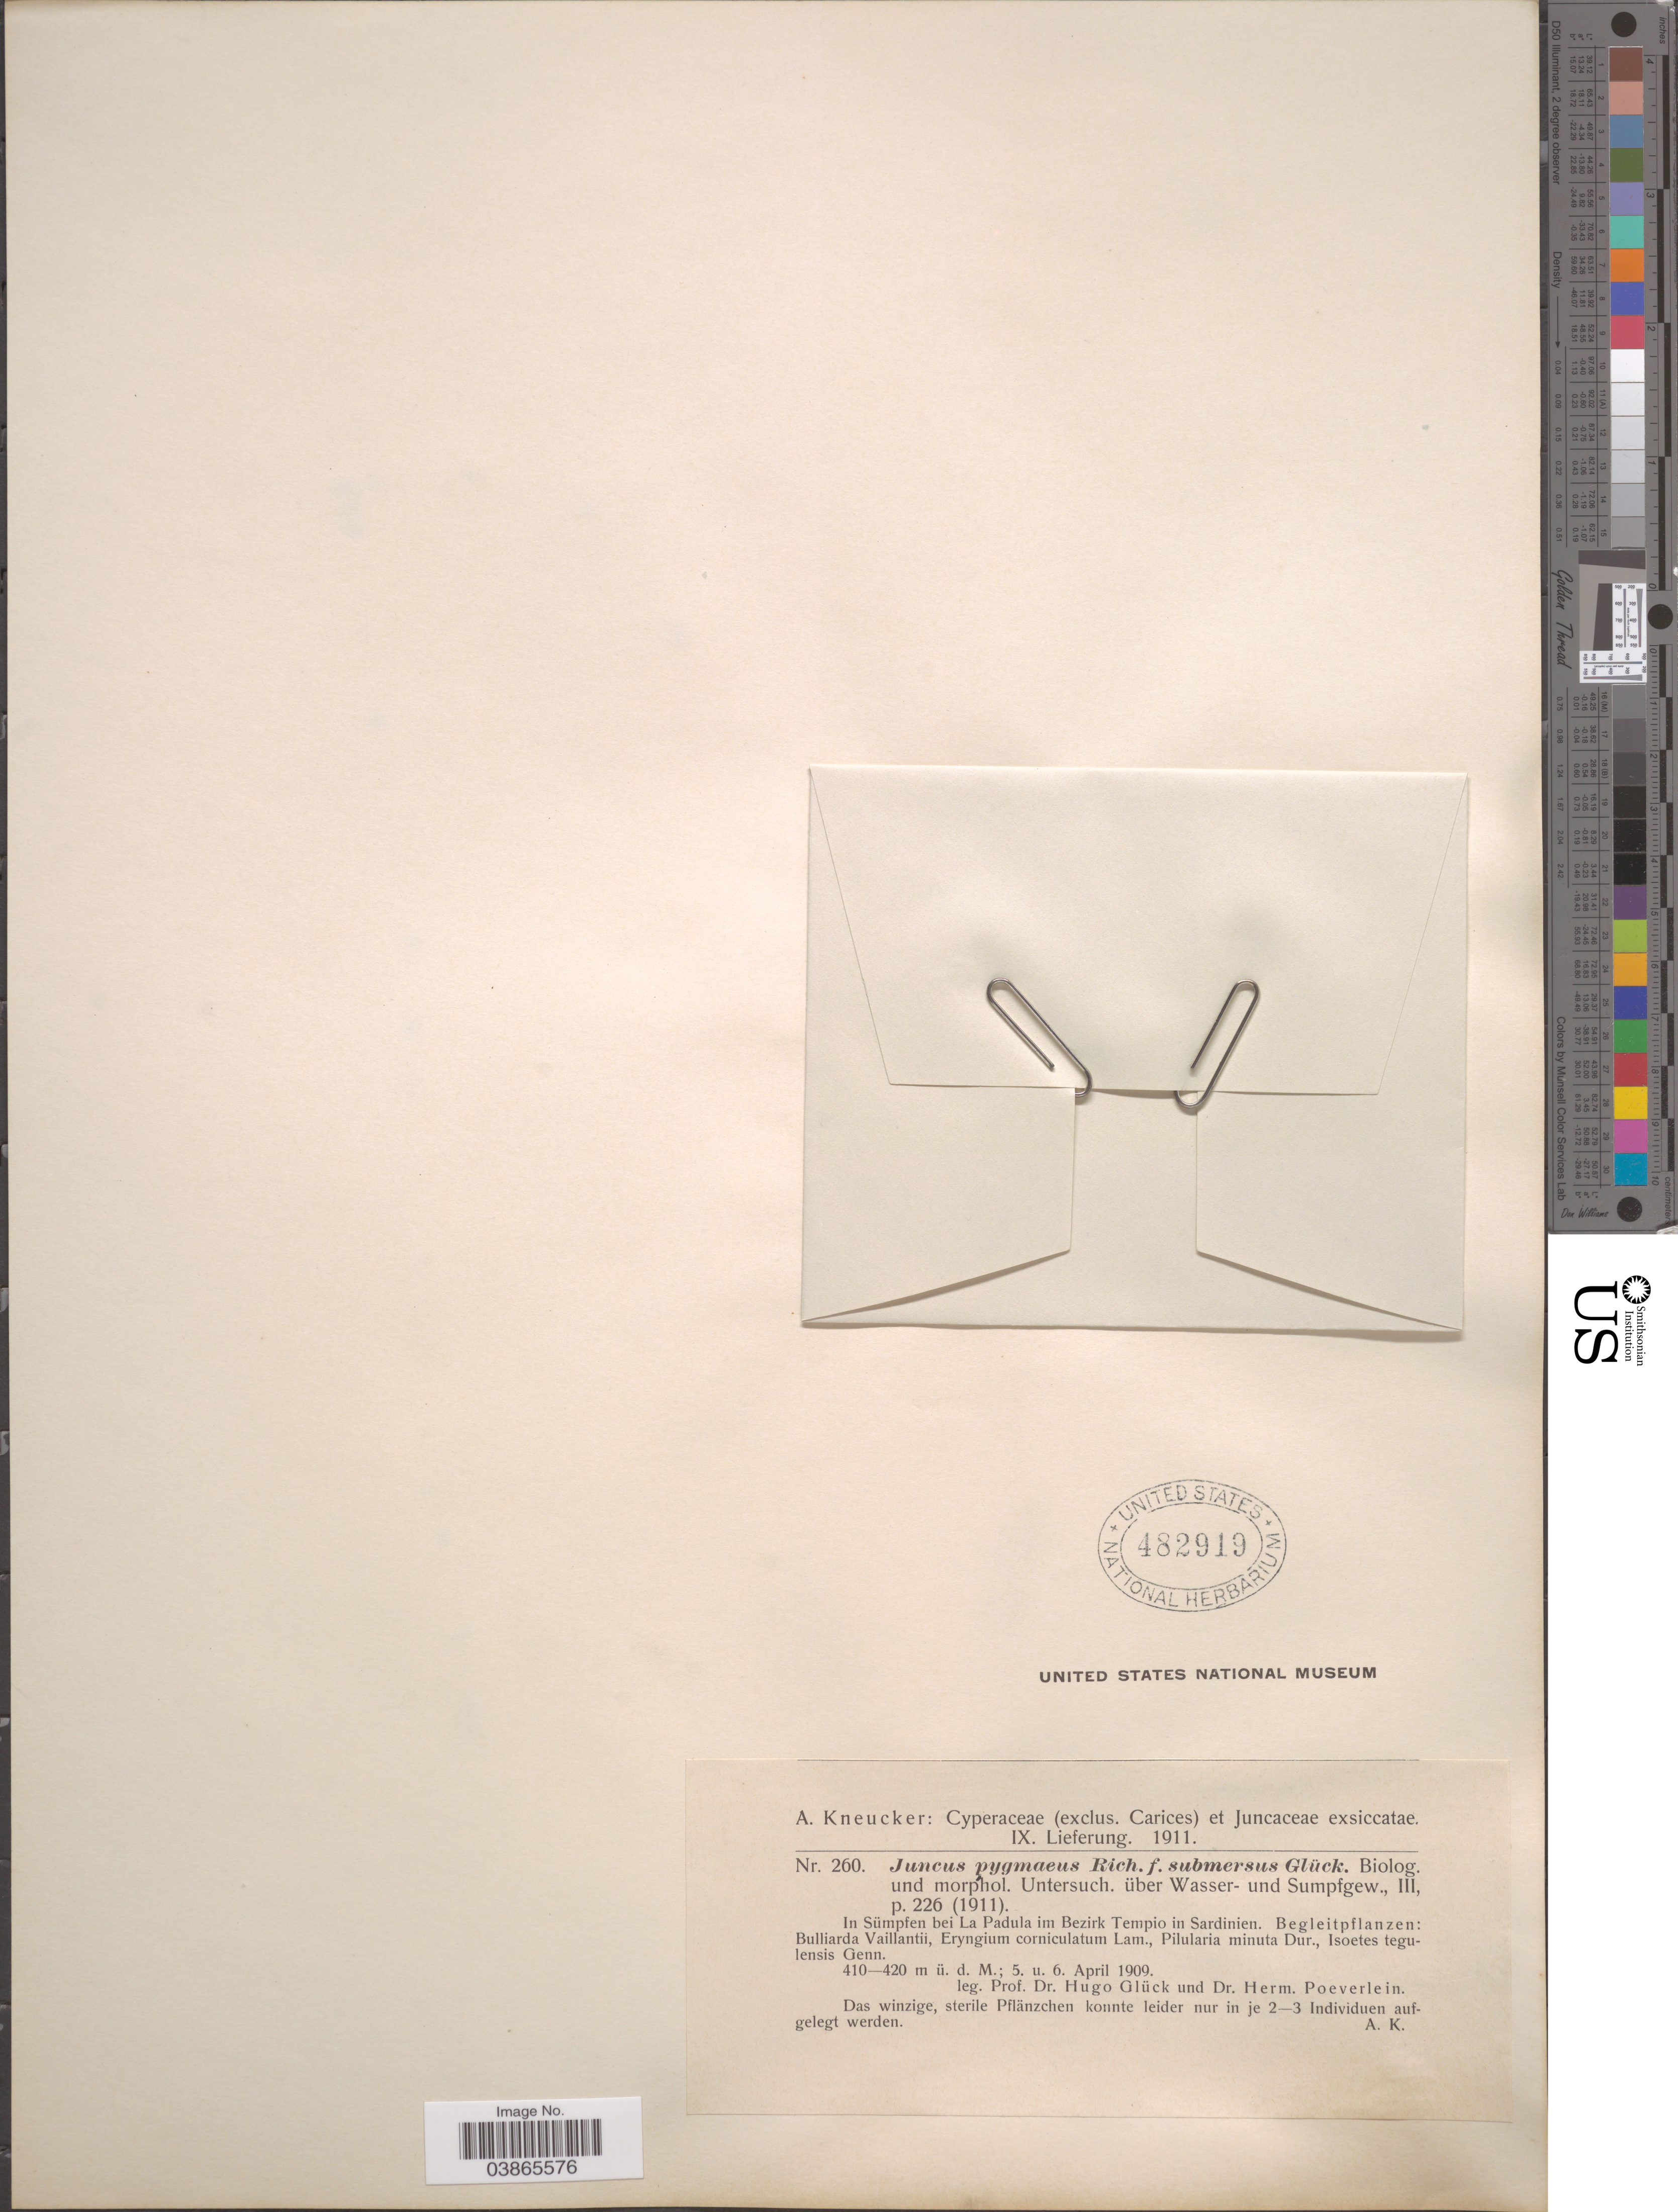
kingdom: Plantae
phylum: Tracheophyta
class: Liliopsida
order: Poales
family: Juncaceae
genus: Juncus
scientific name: Juncus pygmaeus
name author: Rich. ex Thuill.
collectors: H. Glück & H. Poeverlein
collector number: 260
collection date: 1909-04-05/1909-04-06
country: Italy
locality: In Sümpfen bei La Padula im Bezirk Tempio in Sardinien.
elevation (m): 410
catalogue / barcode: US 482919